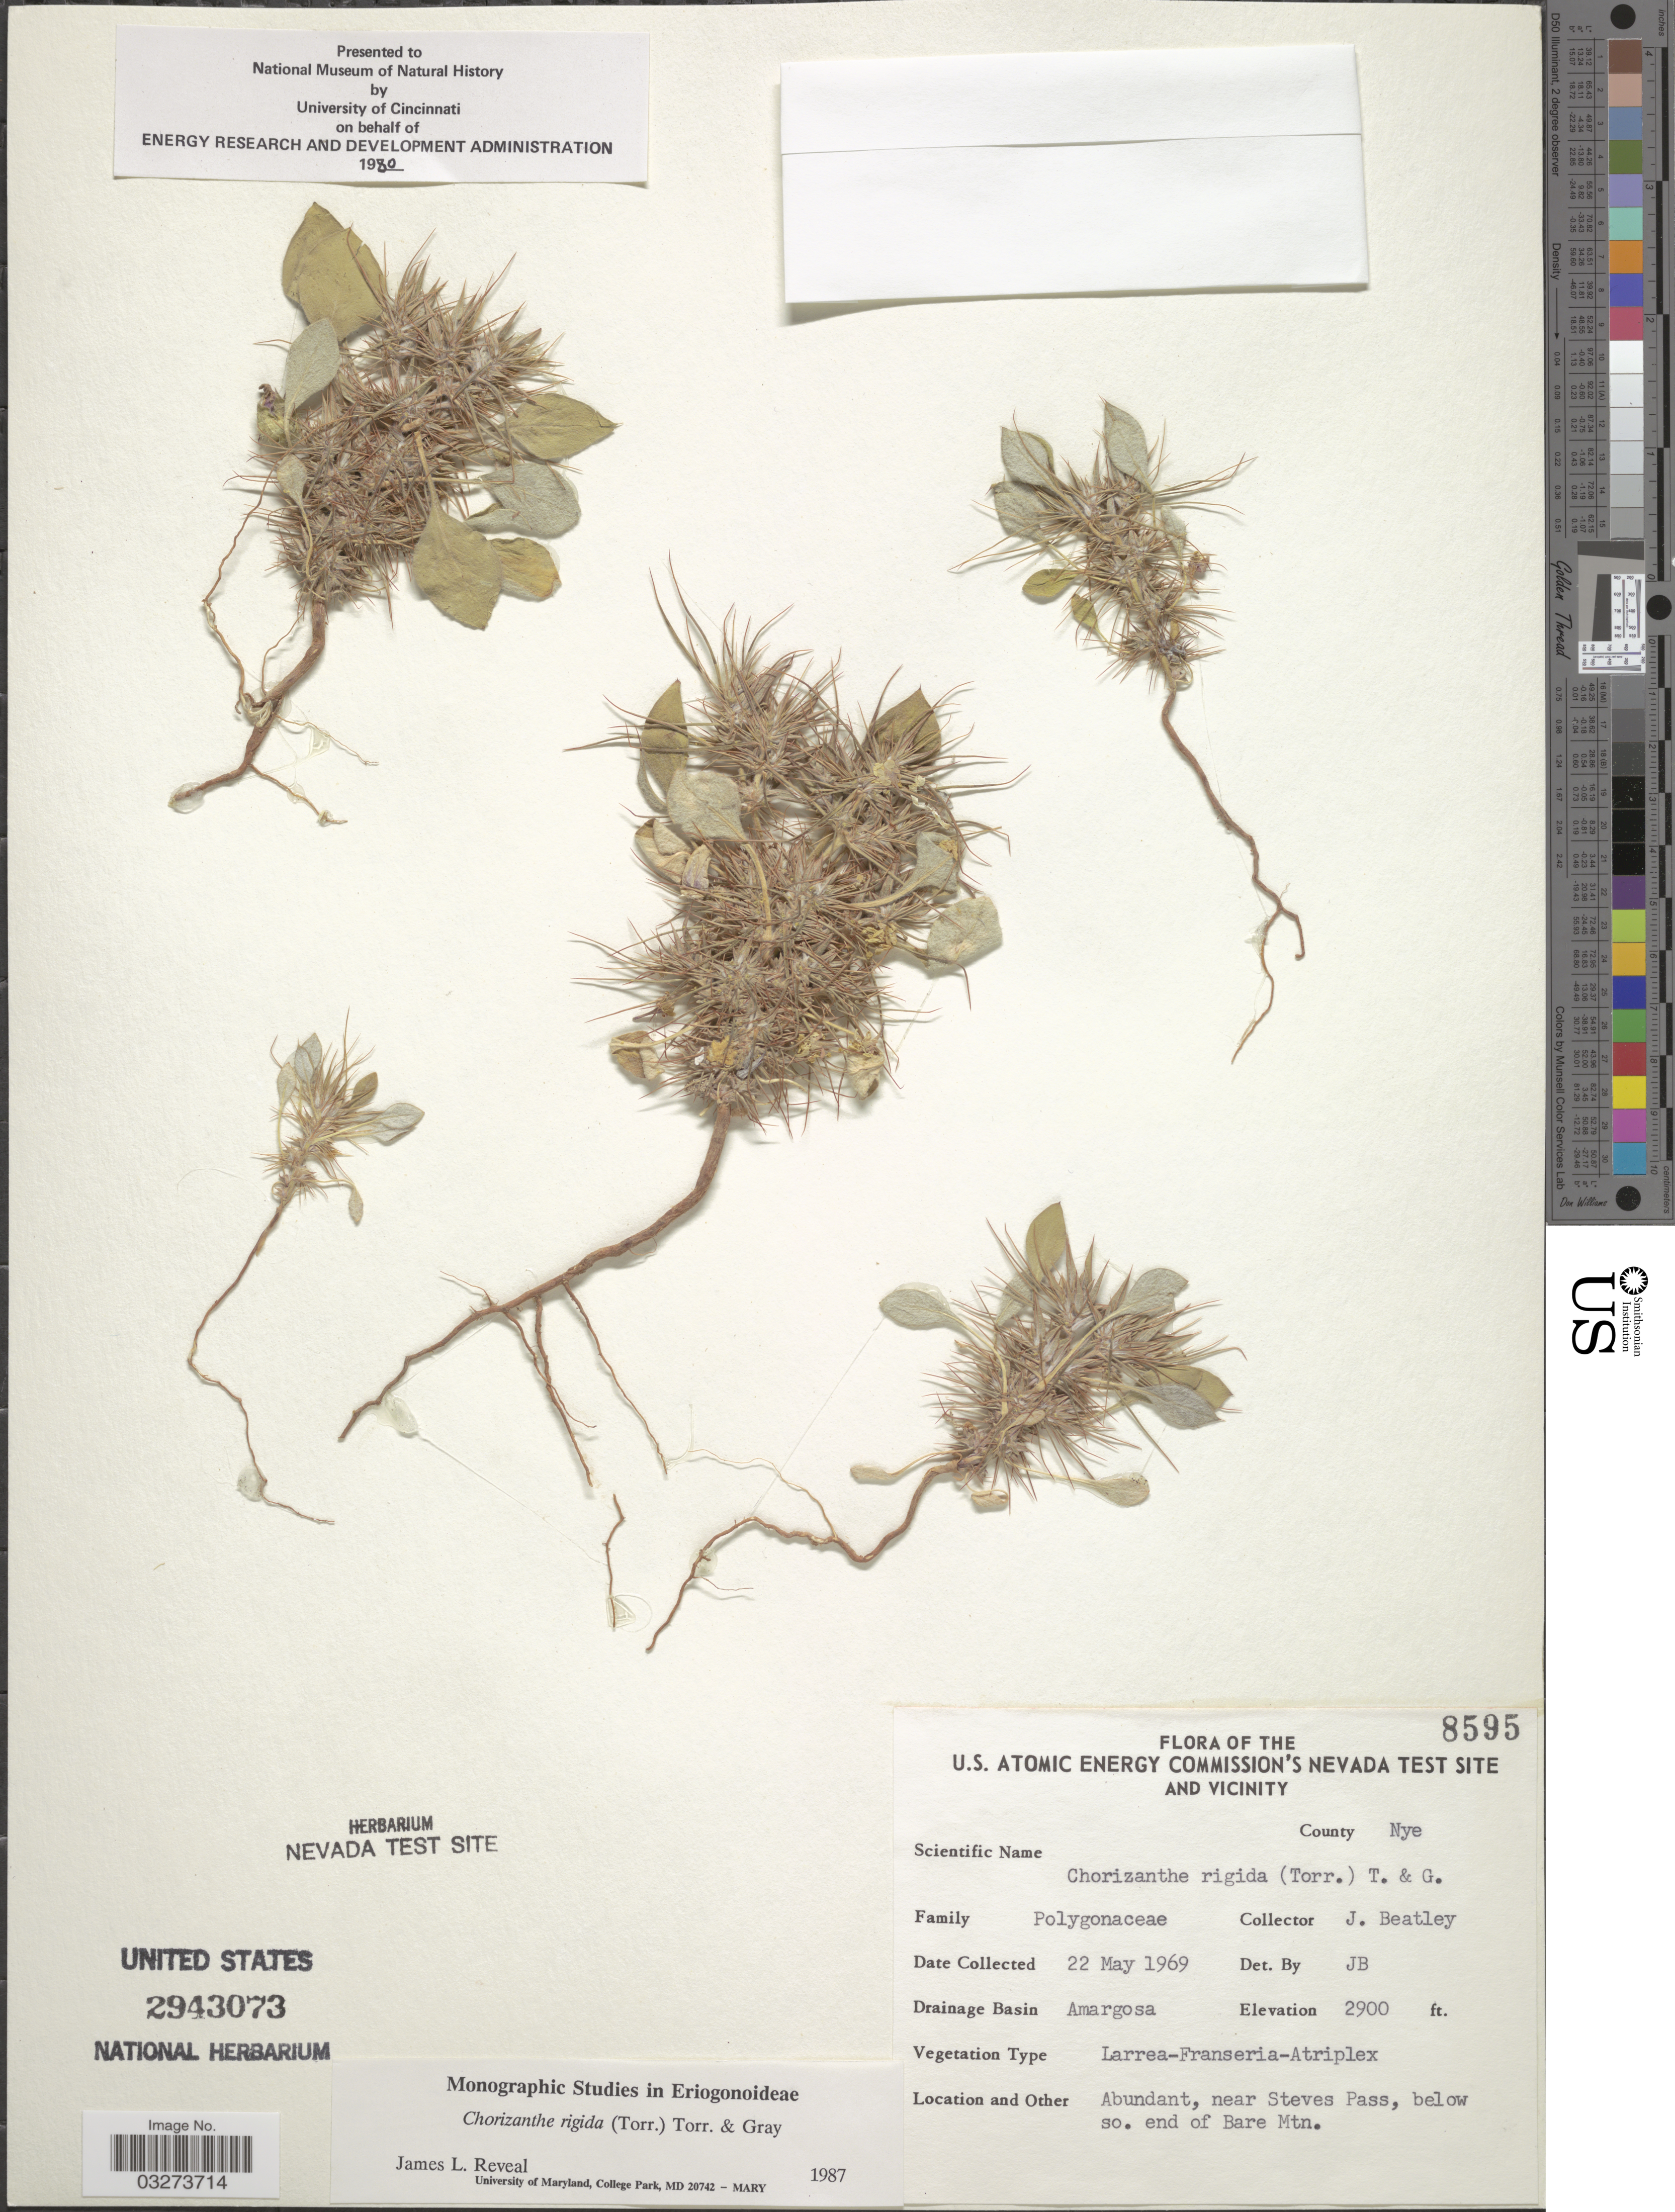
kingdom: Plantae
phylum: Tracheophyta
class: Magnoliopsida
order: Caryophyllales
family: Polygonaceae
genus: Chorizanthe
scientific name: Chorizanthe rigida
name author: (Torr.) Torr. & A. Gray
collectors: J. C. Beatley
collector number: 8595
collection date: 1969-05-22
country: United States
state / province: Nevada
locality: U.S. Atomic Energy Commission's Nevada Test Site and Vicinity, County Nye, Drainage Basin Amargosa, Abundant, near Steves Pass, below so. end of Bare Mtn.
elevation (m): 884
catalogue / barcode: US 2943073